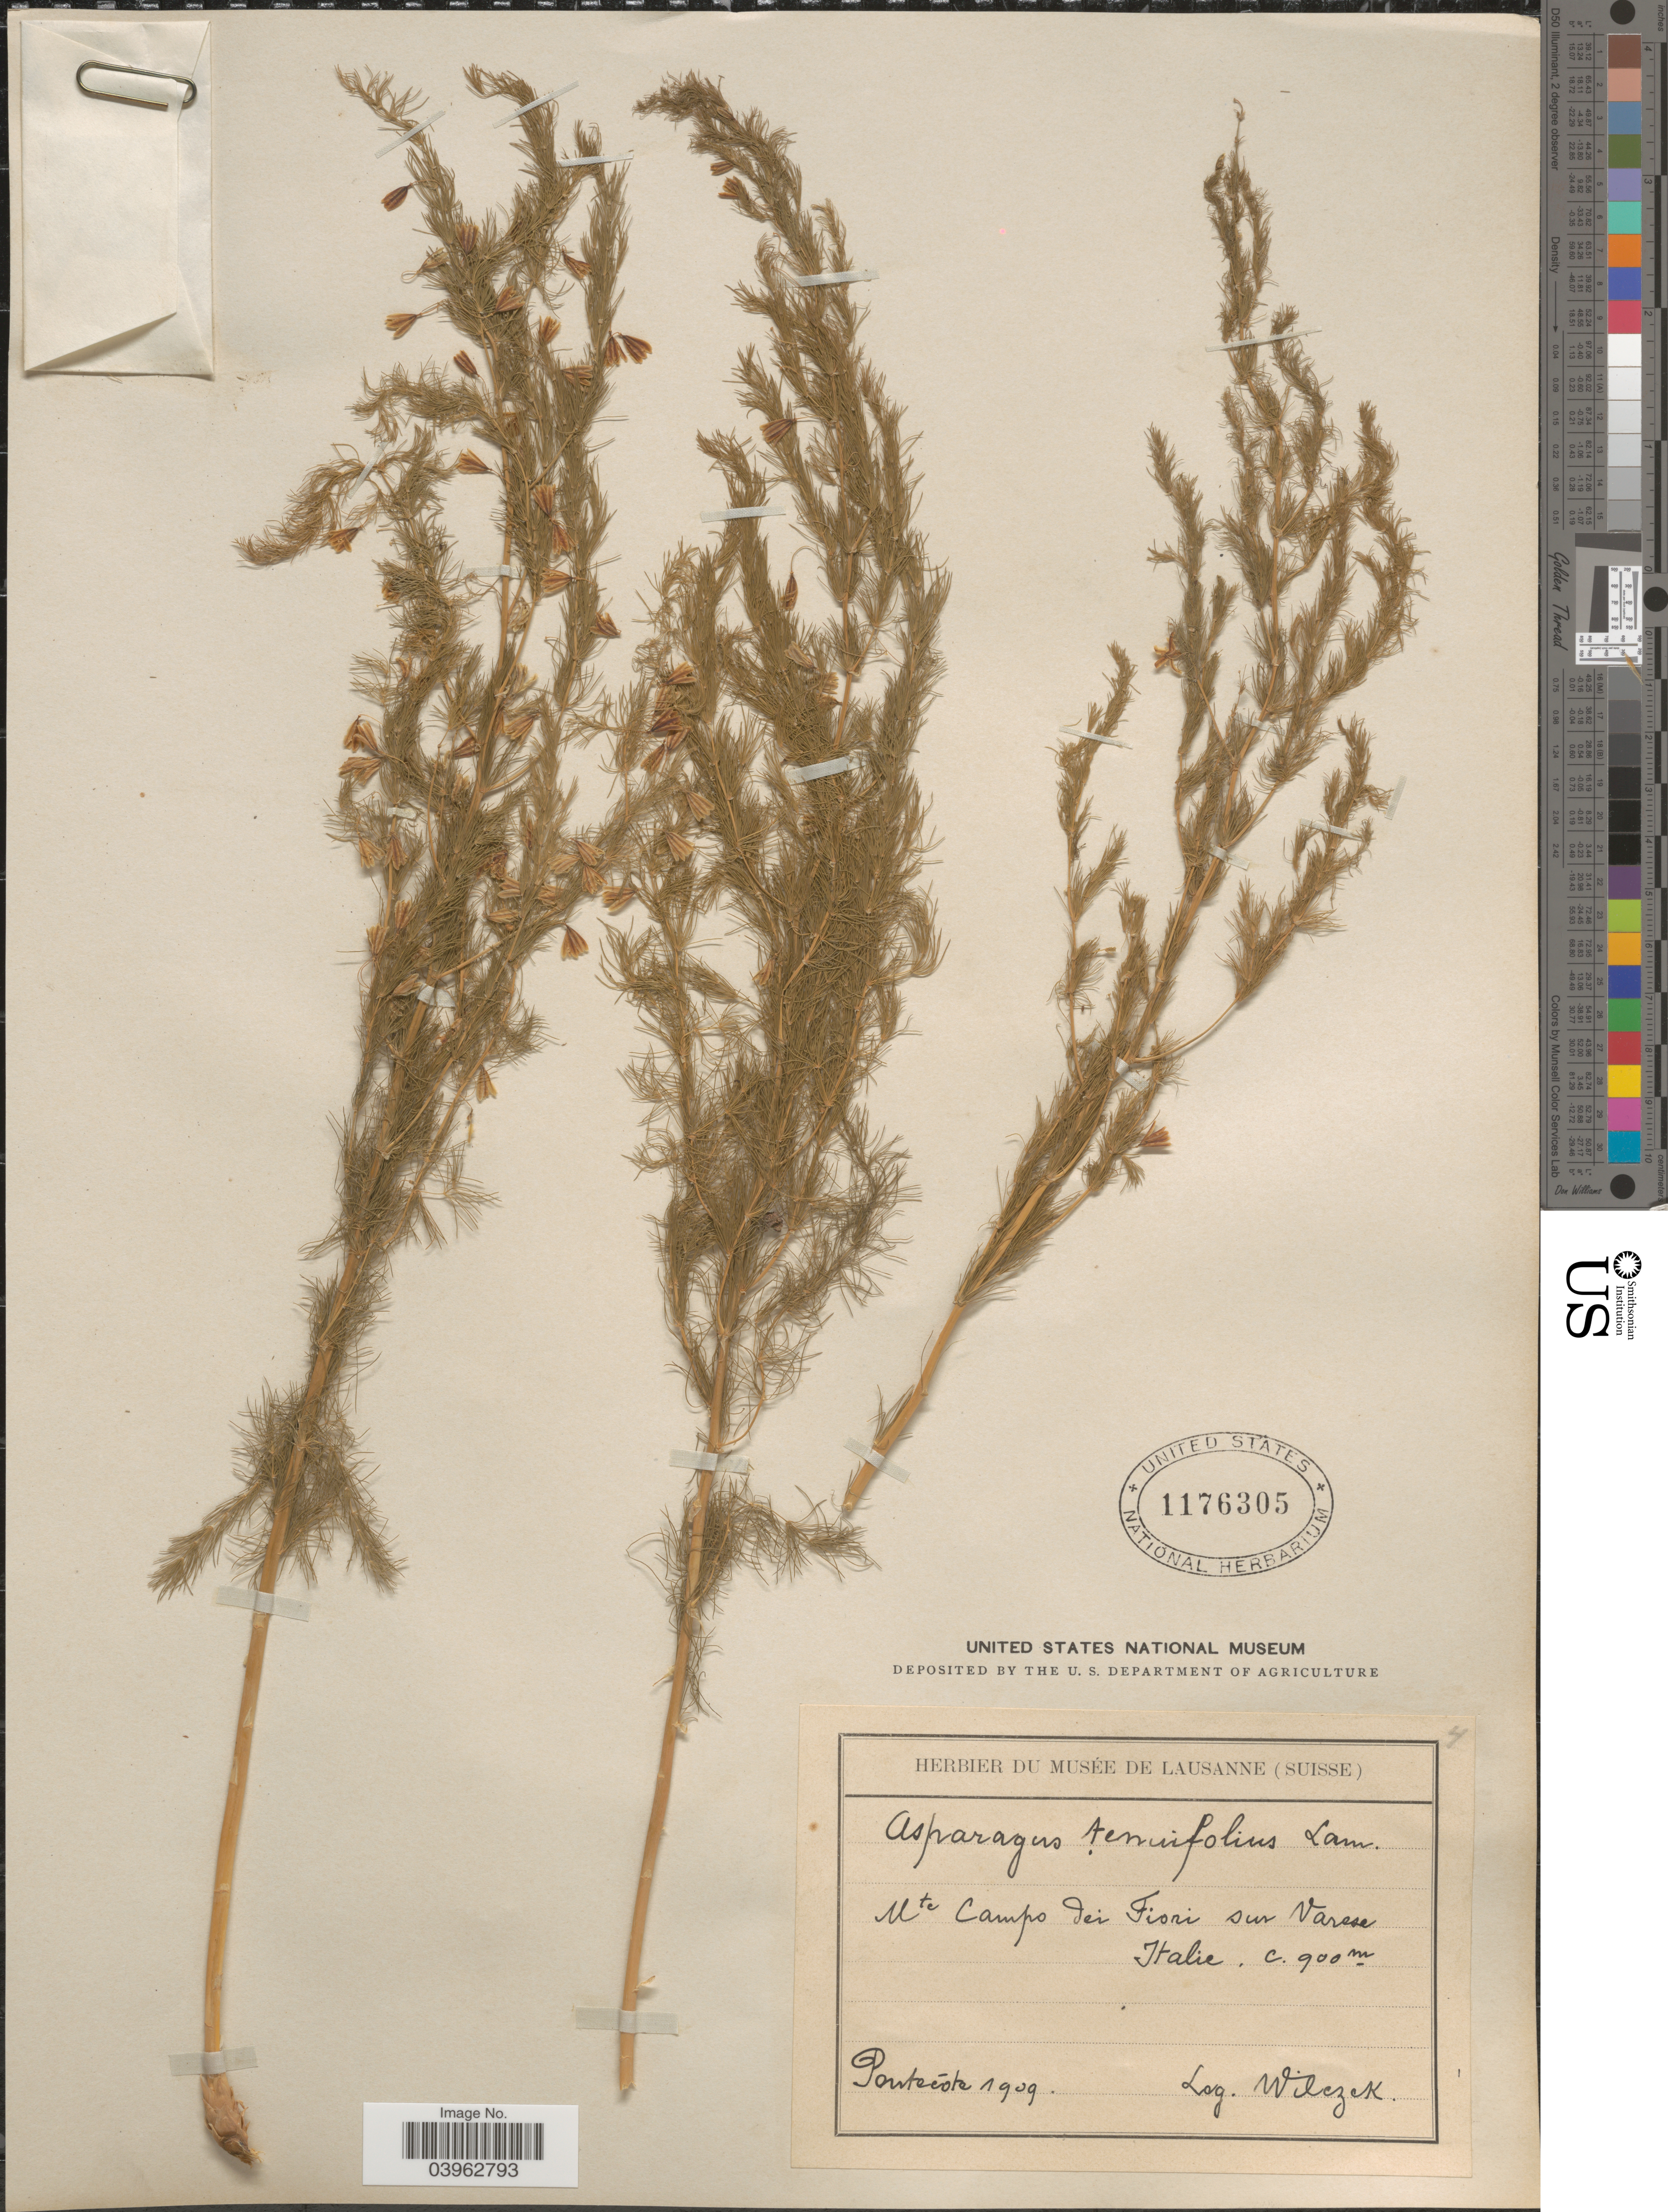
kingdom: Plantae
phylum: Tracheophyta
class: Liliopsida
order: Asparagales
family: Asparagaceae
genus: Asparagus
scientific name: Asparagus tenuifolius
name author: Lam.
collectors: Wilczek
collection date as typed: Pontecóte 1909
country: Italy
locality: Mte Campo dei Fiori sur Varese. Italie.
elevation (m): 900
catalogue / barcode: US 1176305